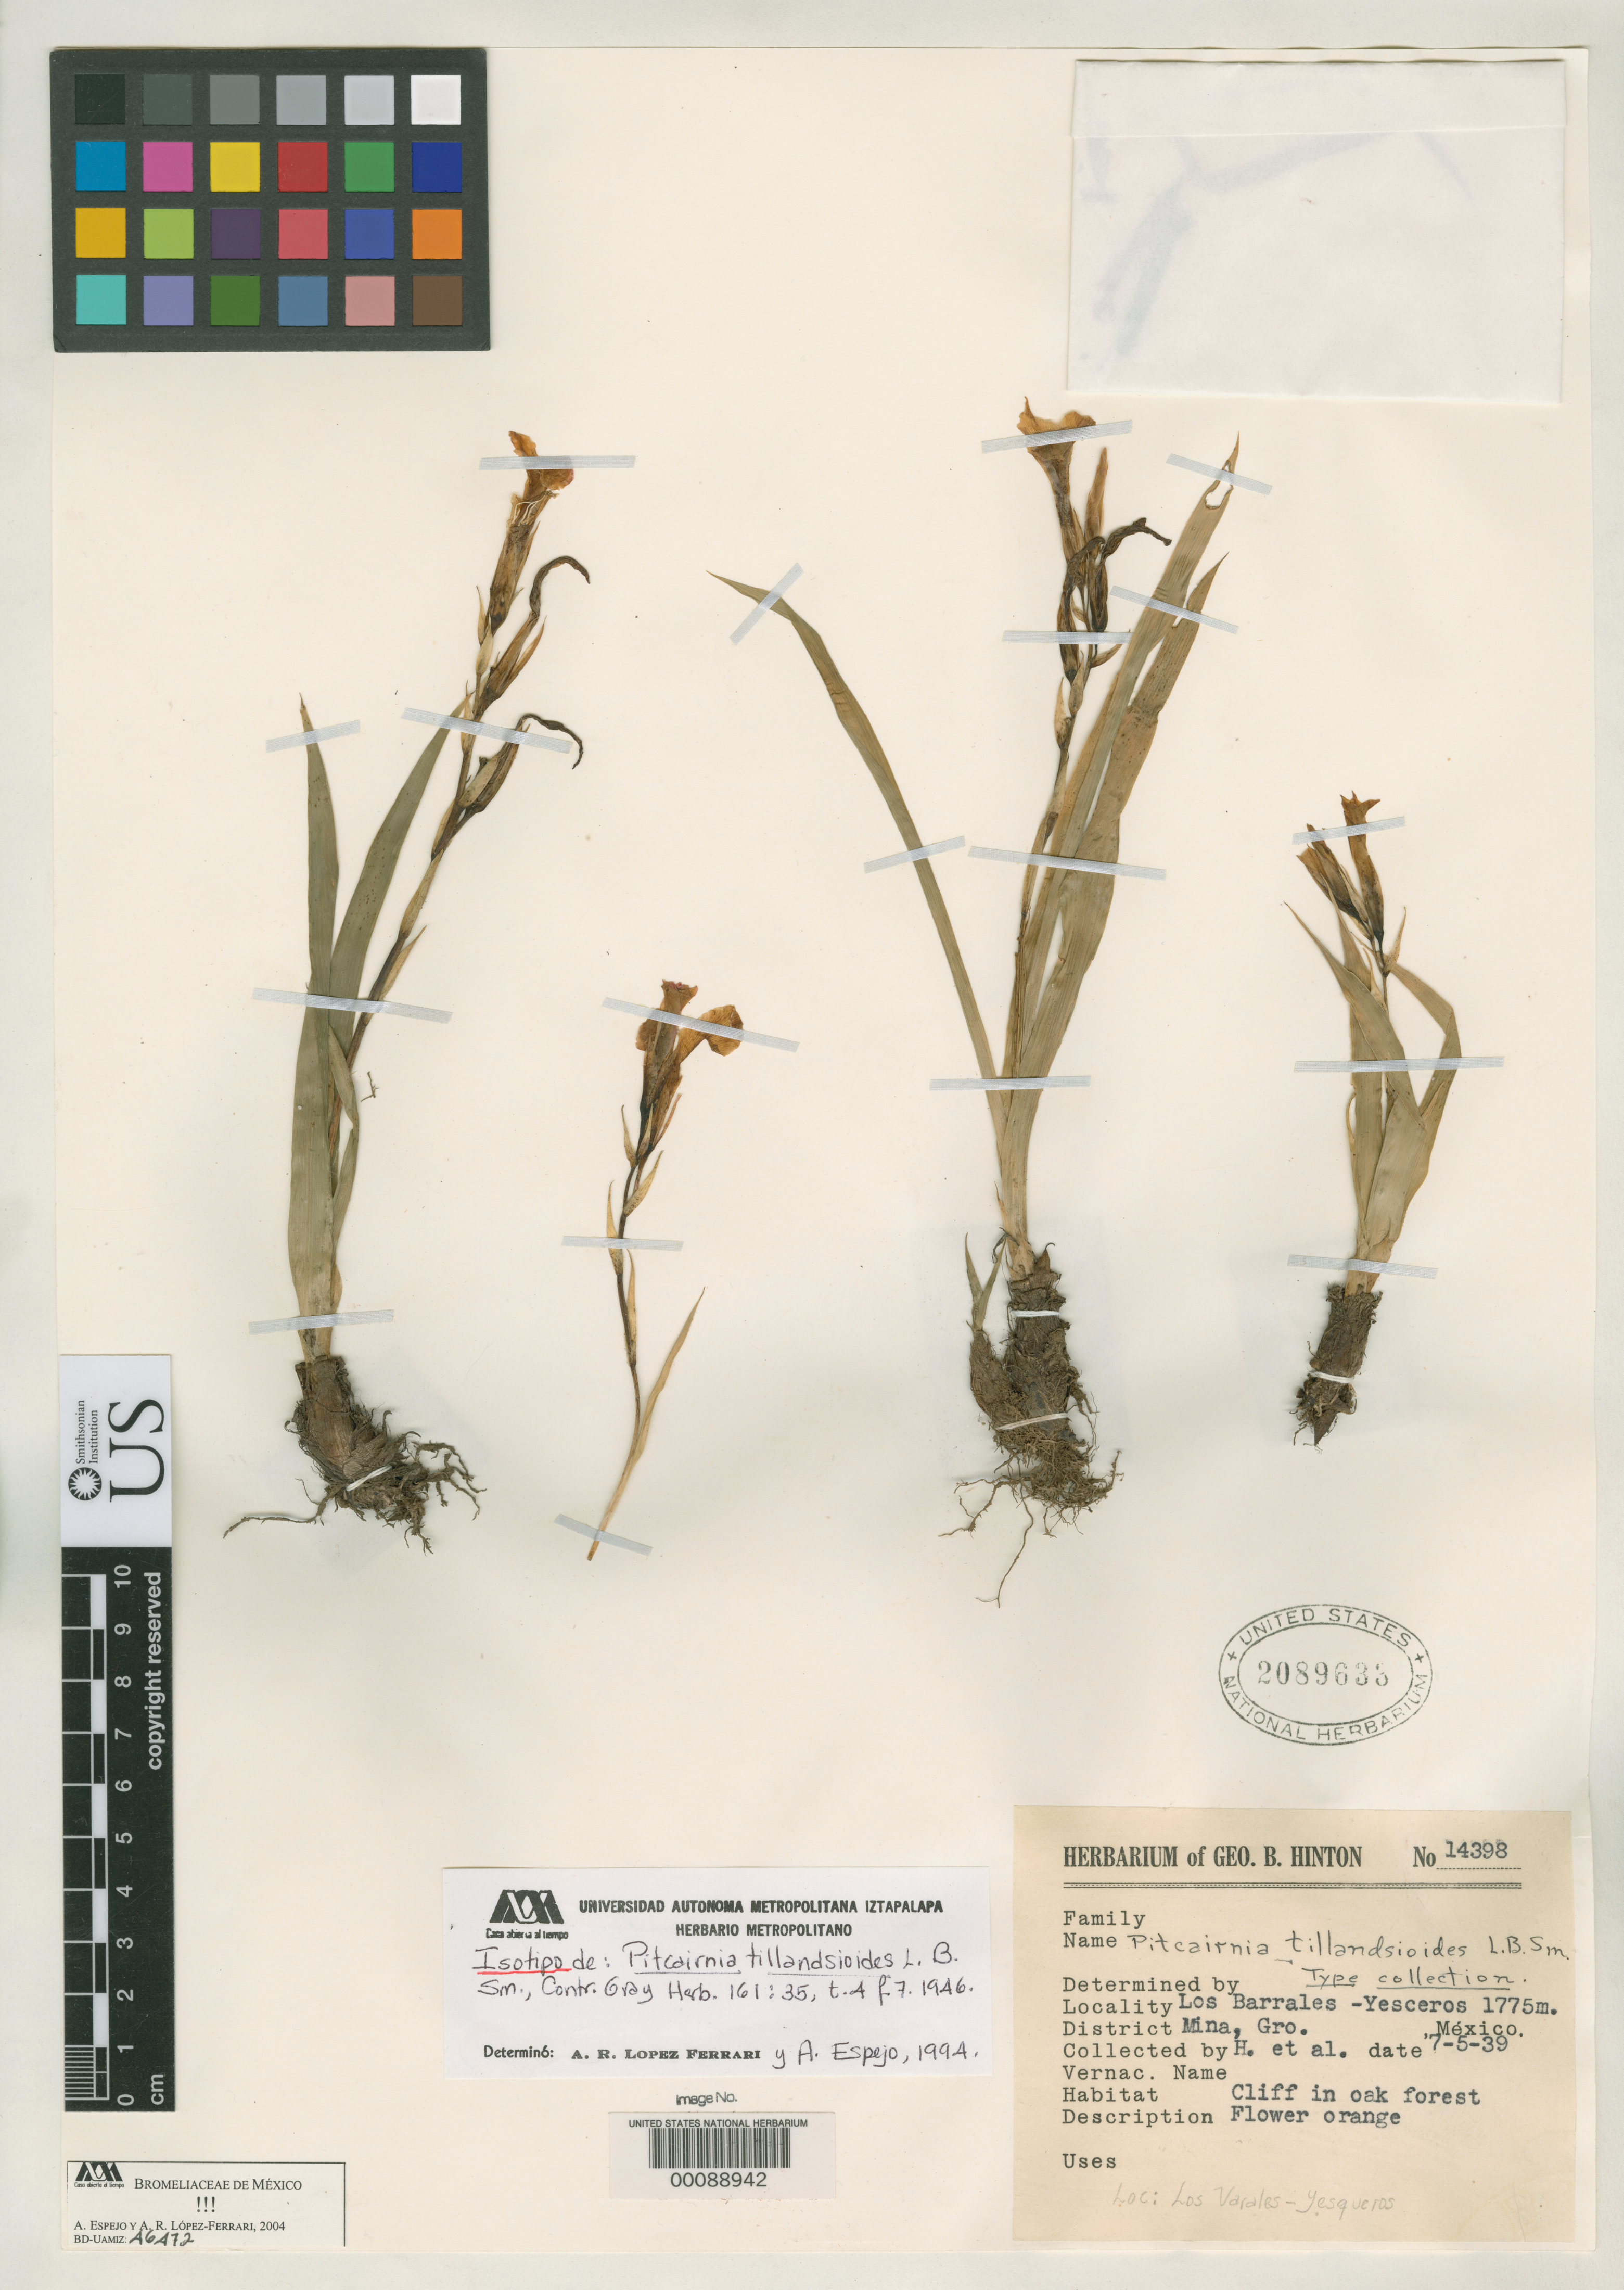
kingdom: Plantae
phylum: Tracheophyta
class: Liliopsida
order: Poales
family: Bromeliaceae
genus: Pitcairnia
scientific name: Pitcairnia tillandsioides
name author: L.B. Sm.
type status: Isotype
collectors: G. B. Hinton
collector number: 14398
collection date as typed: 07 May 1937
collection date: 1937-05-07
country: Mexico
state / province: Guerrero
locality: Mina.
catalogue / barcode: US 2089633